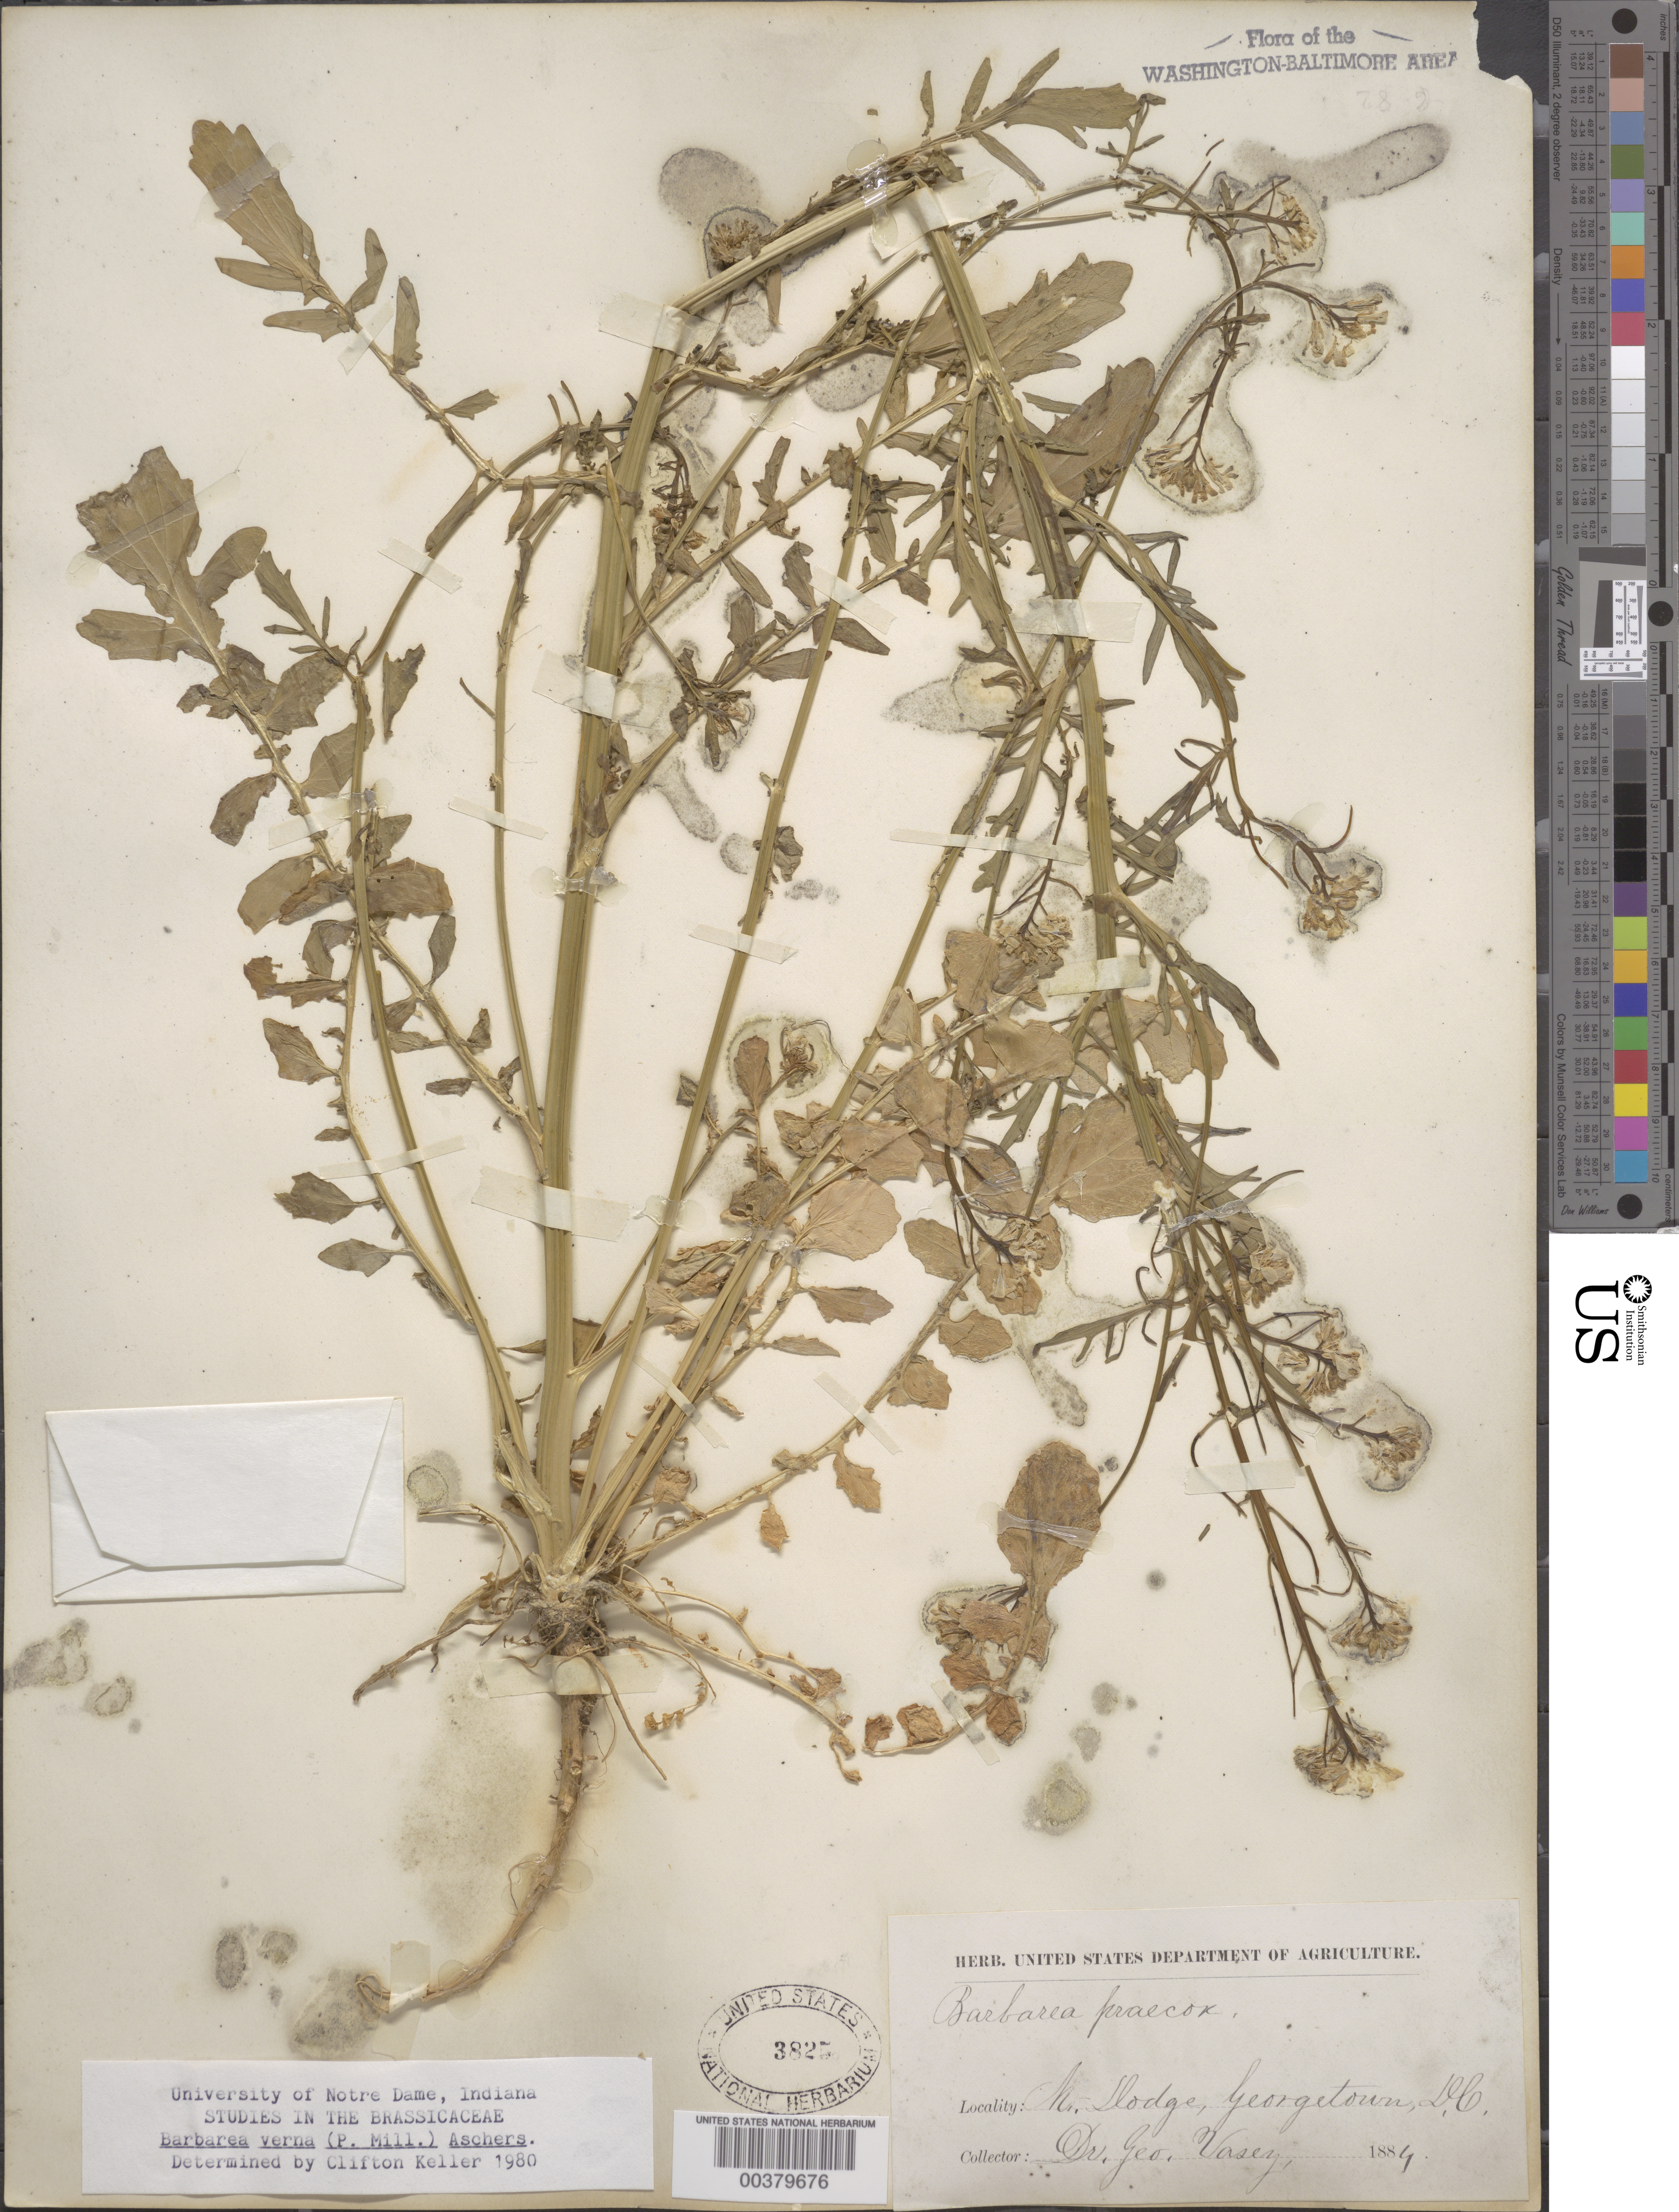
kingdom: Plantae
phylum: Tracheophyta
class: Magnoliopsida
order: Brassicales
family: Brassicaceae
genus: Barbarea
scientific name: Barbarea verna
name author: (Mill.) Asch.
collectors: G. Vasey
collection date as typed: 1884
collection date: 1884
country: United States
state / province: District of Columbia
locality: Georgetown C. & O. Canal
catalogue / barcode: US 3825